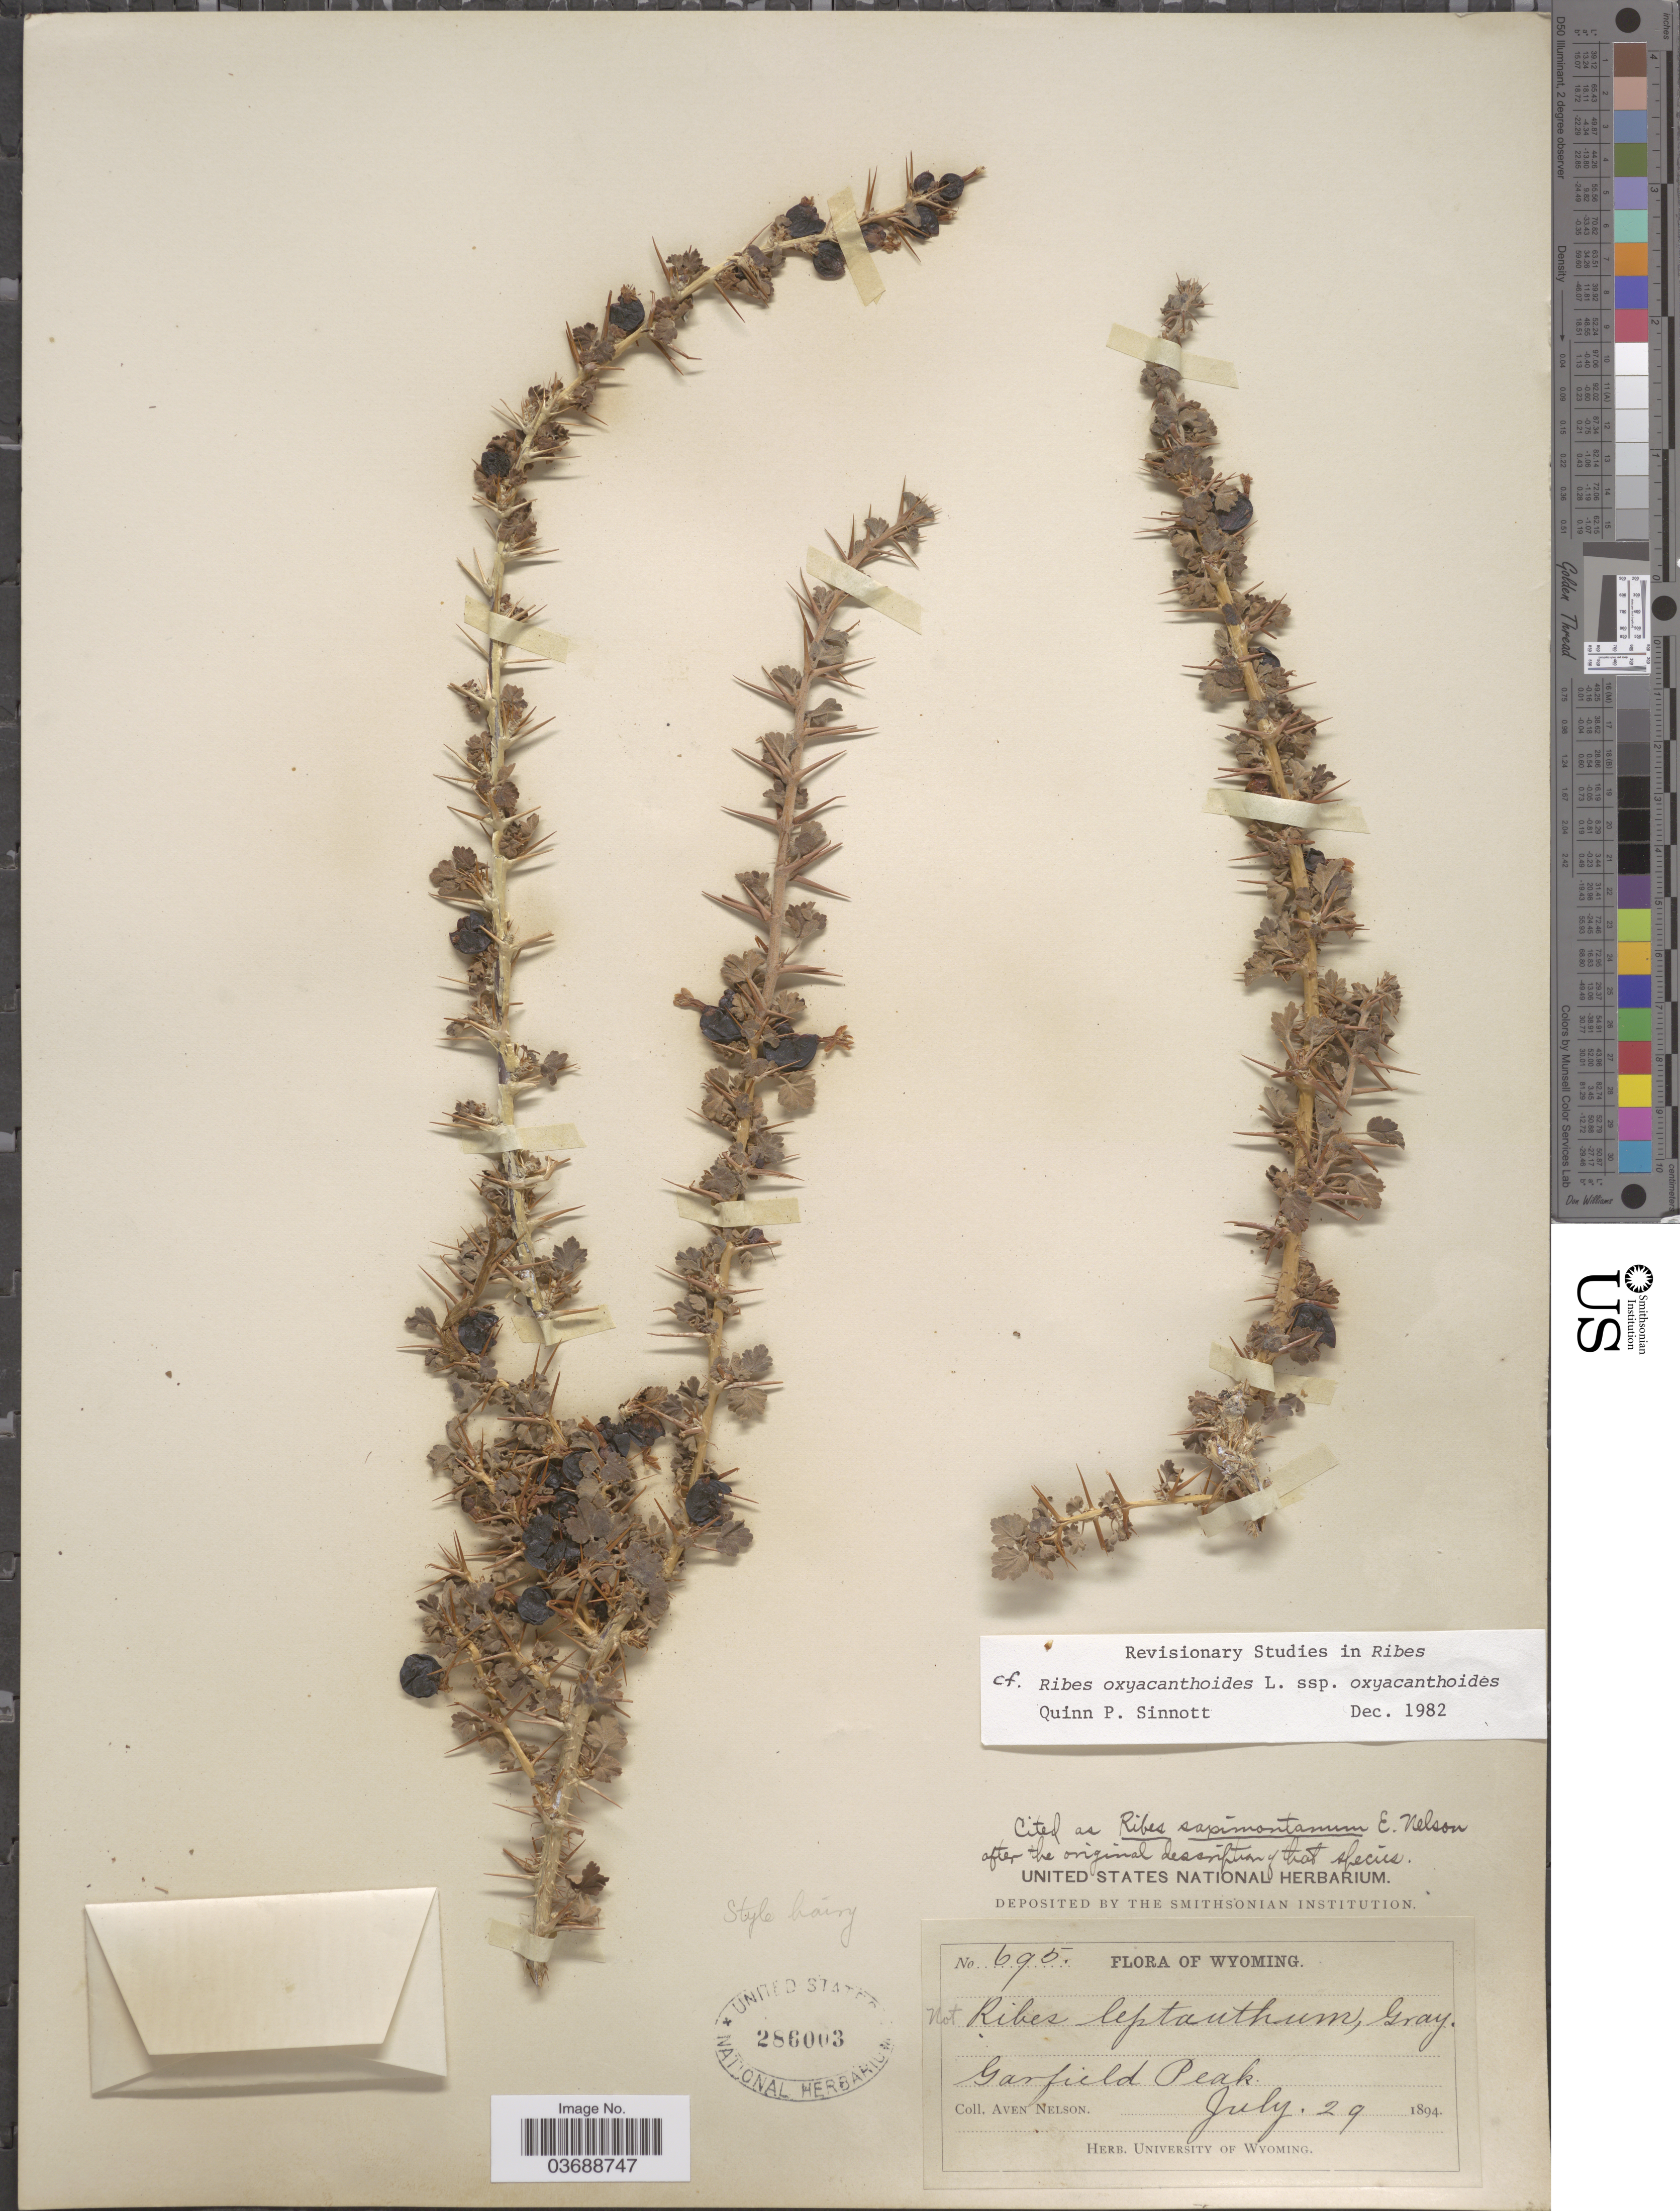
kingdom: Plantae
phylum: Tracheophyta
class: Magnoliopsida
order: Saxifragales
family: Grossulariaceae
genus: Ribes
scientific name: Ribes oxyacanthoides subsp. oxyacanthoides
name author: L.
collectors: A. Nelson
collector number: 695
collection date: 1894-07-29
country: United States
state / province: Wyoming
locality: Garfield Peak.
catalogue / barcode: US 286003